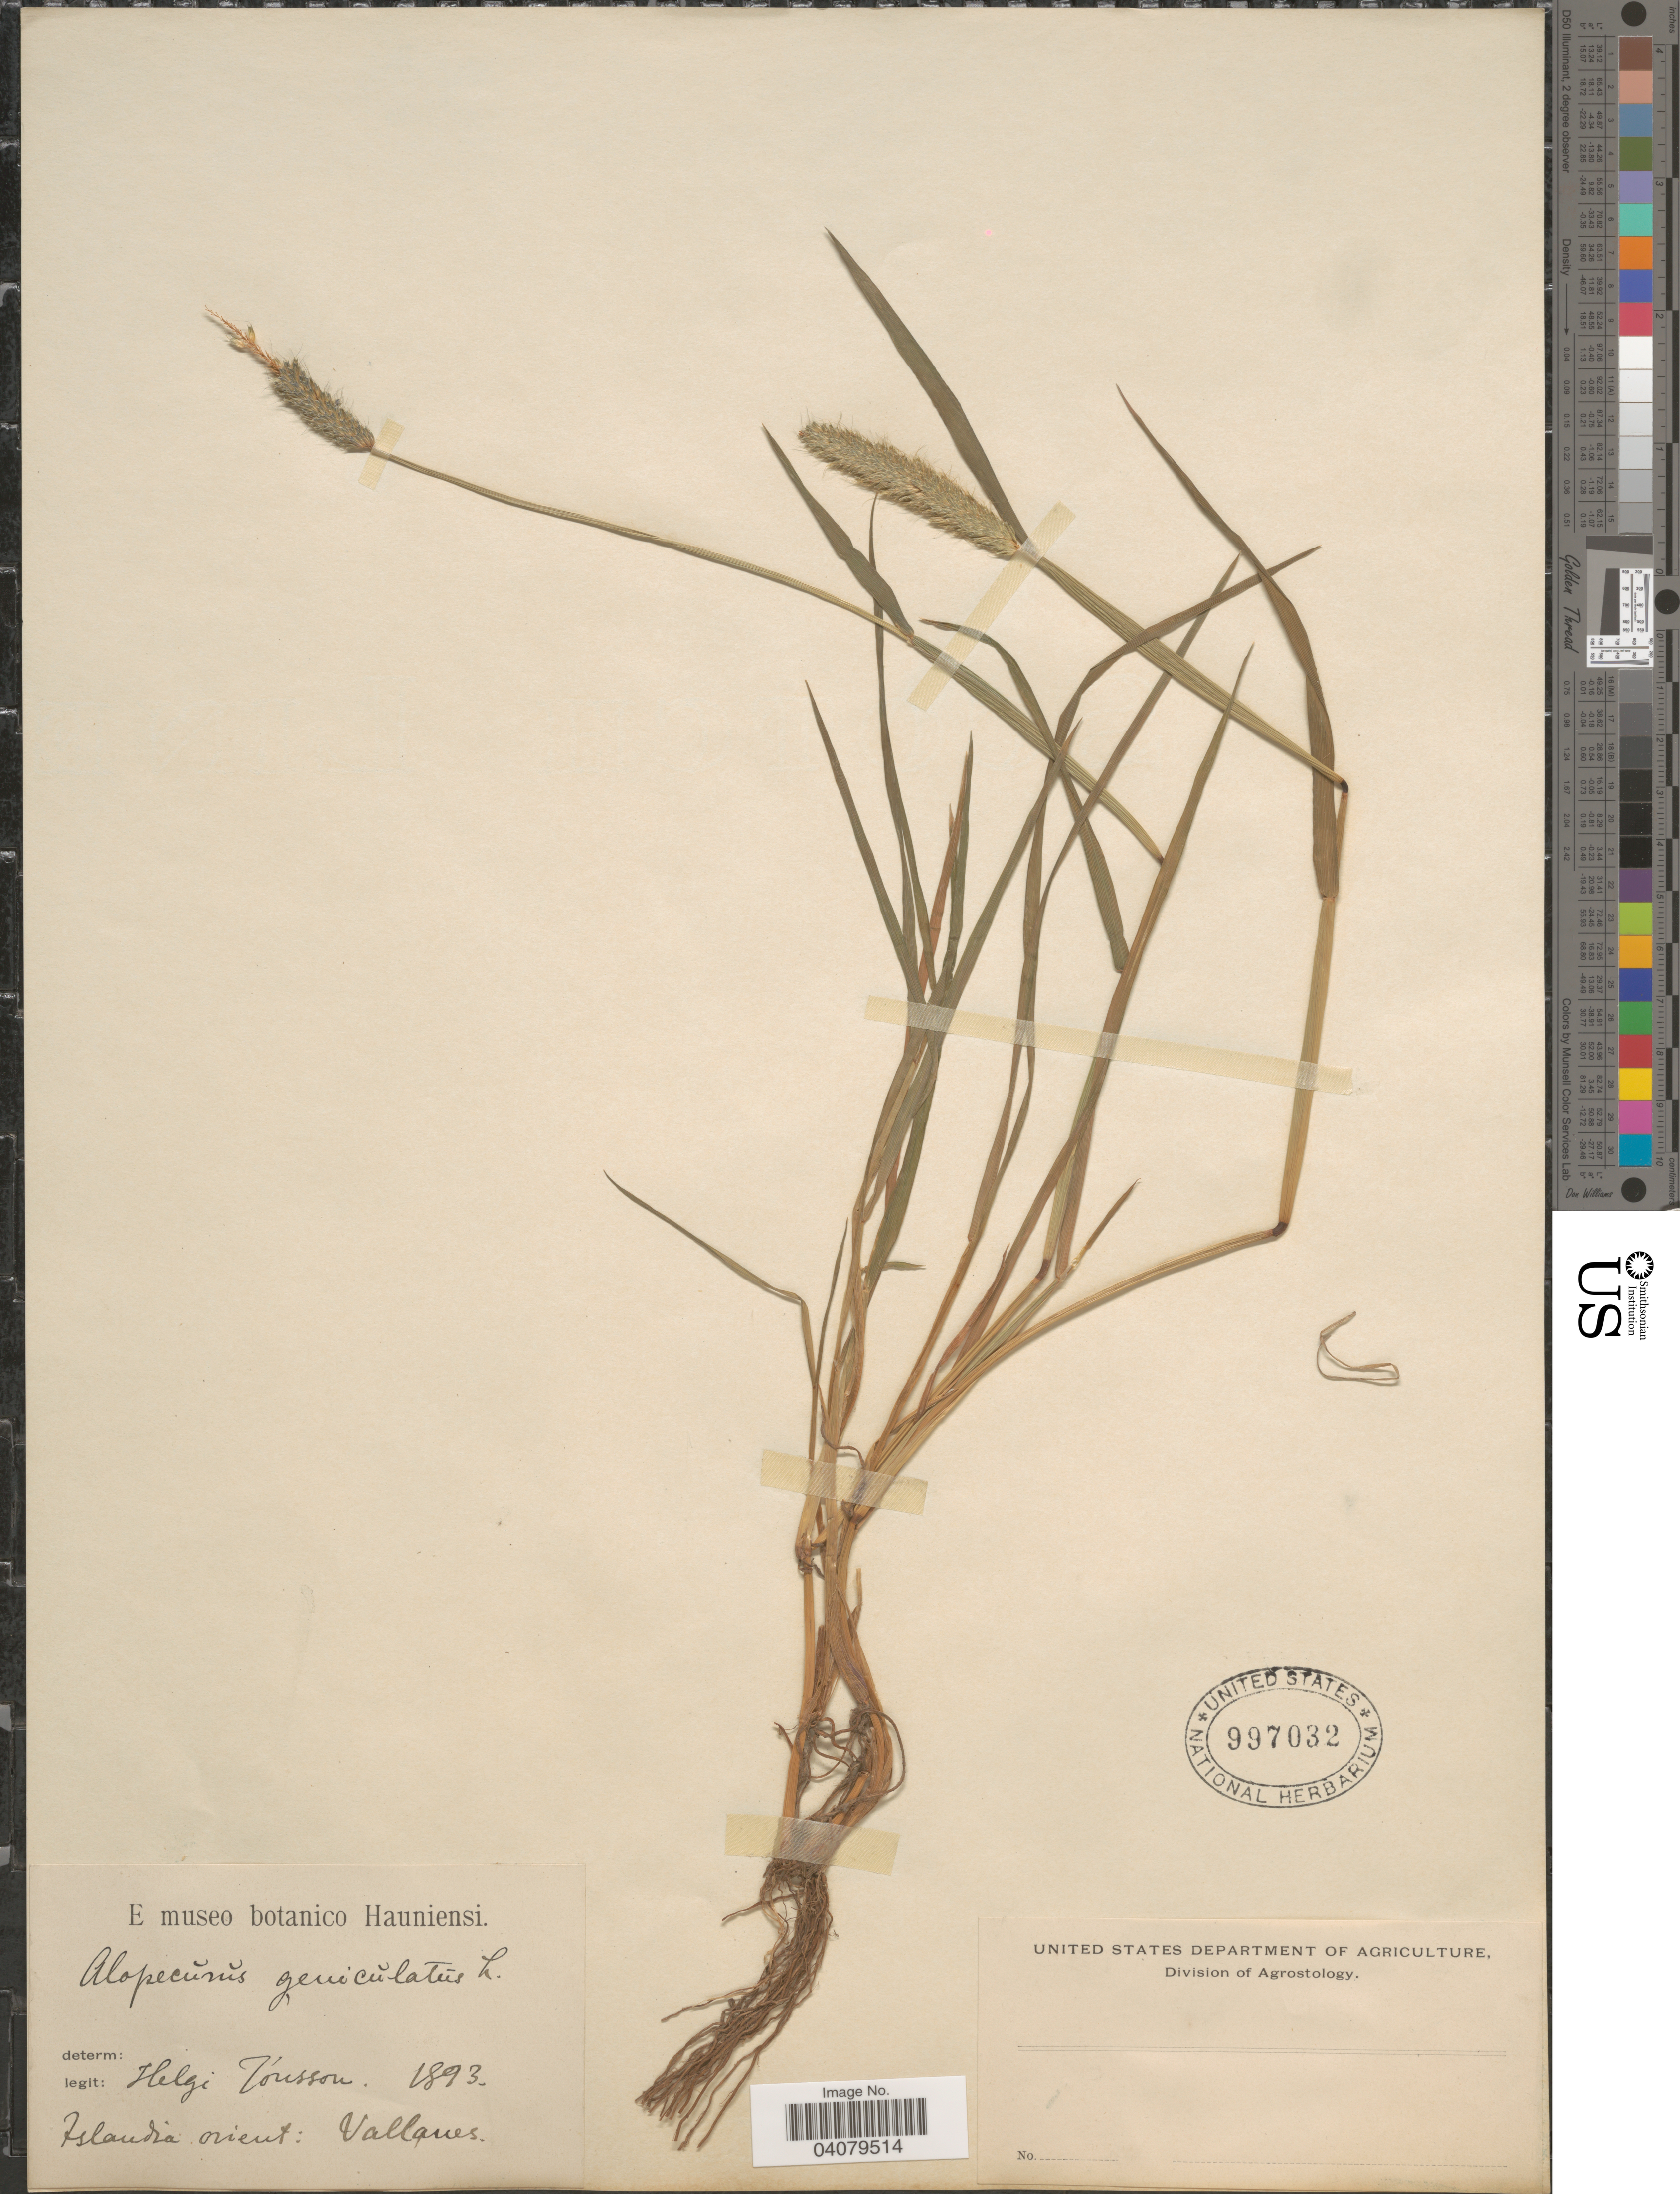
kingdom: Plantae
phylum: Tracheophyta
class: Liliopsida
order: Poales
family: Poaceae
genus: Alopecurus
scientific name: Alopecurus geniculatus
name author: L.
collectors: H. Jónsson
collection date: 1893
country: Iceland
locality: Islandia orient: Vallanes.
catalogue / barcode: US 997032